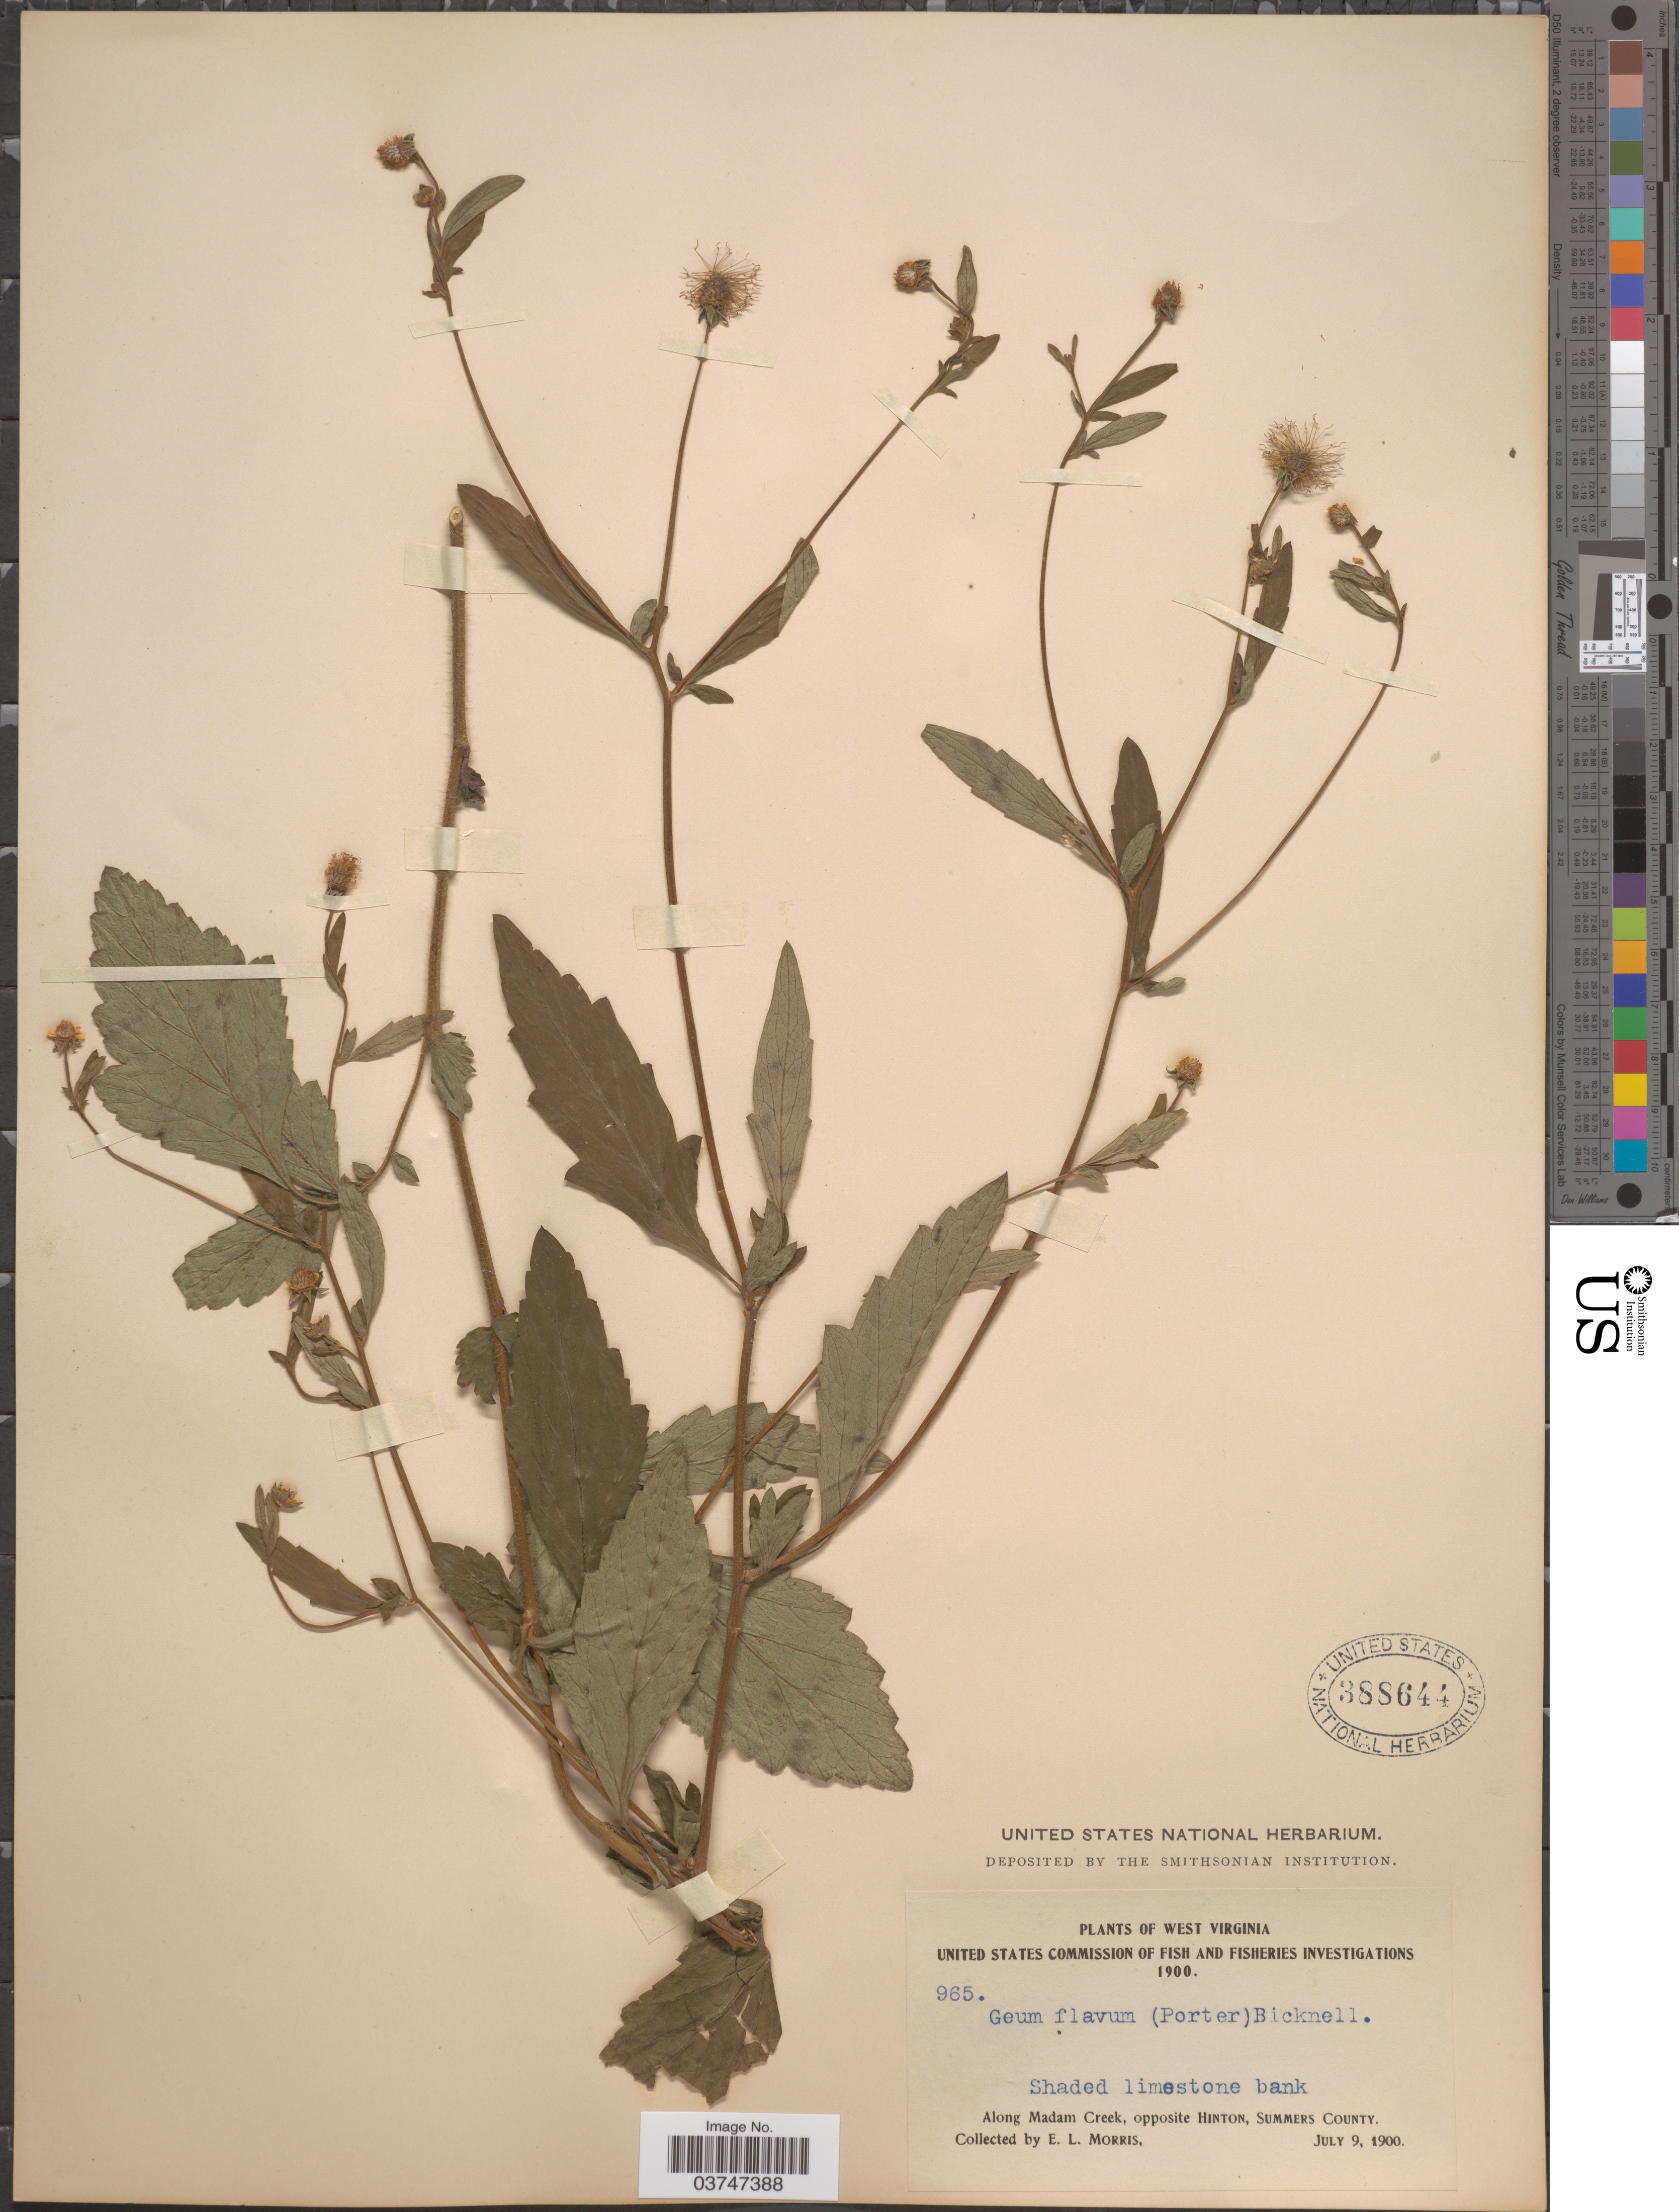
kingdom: Plantae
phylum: Tracheophyta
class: Magnoliopsida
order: Rosales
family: Rosaceae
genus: Geum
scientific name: Geum hirsutum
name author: Muhl. ex Link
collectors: E. Morris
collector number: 965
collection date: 1900-07-09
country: United States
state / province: West Virginia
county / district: Summers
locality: Along madam Creek, opposite hinton, Summers County.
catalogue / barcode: US 388644